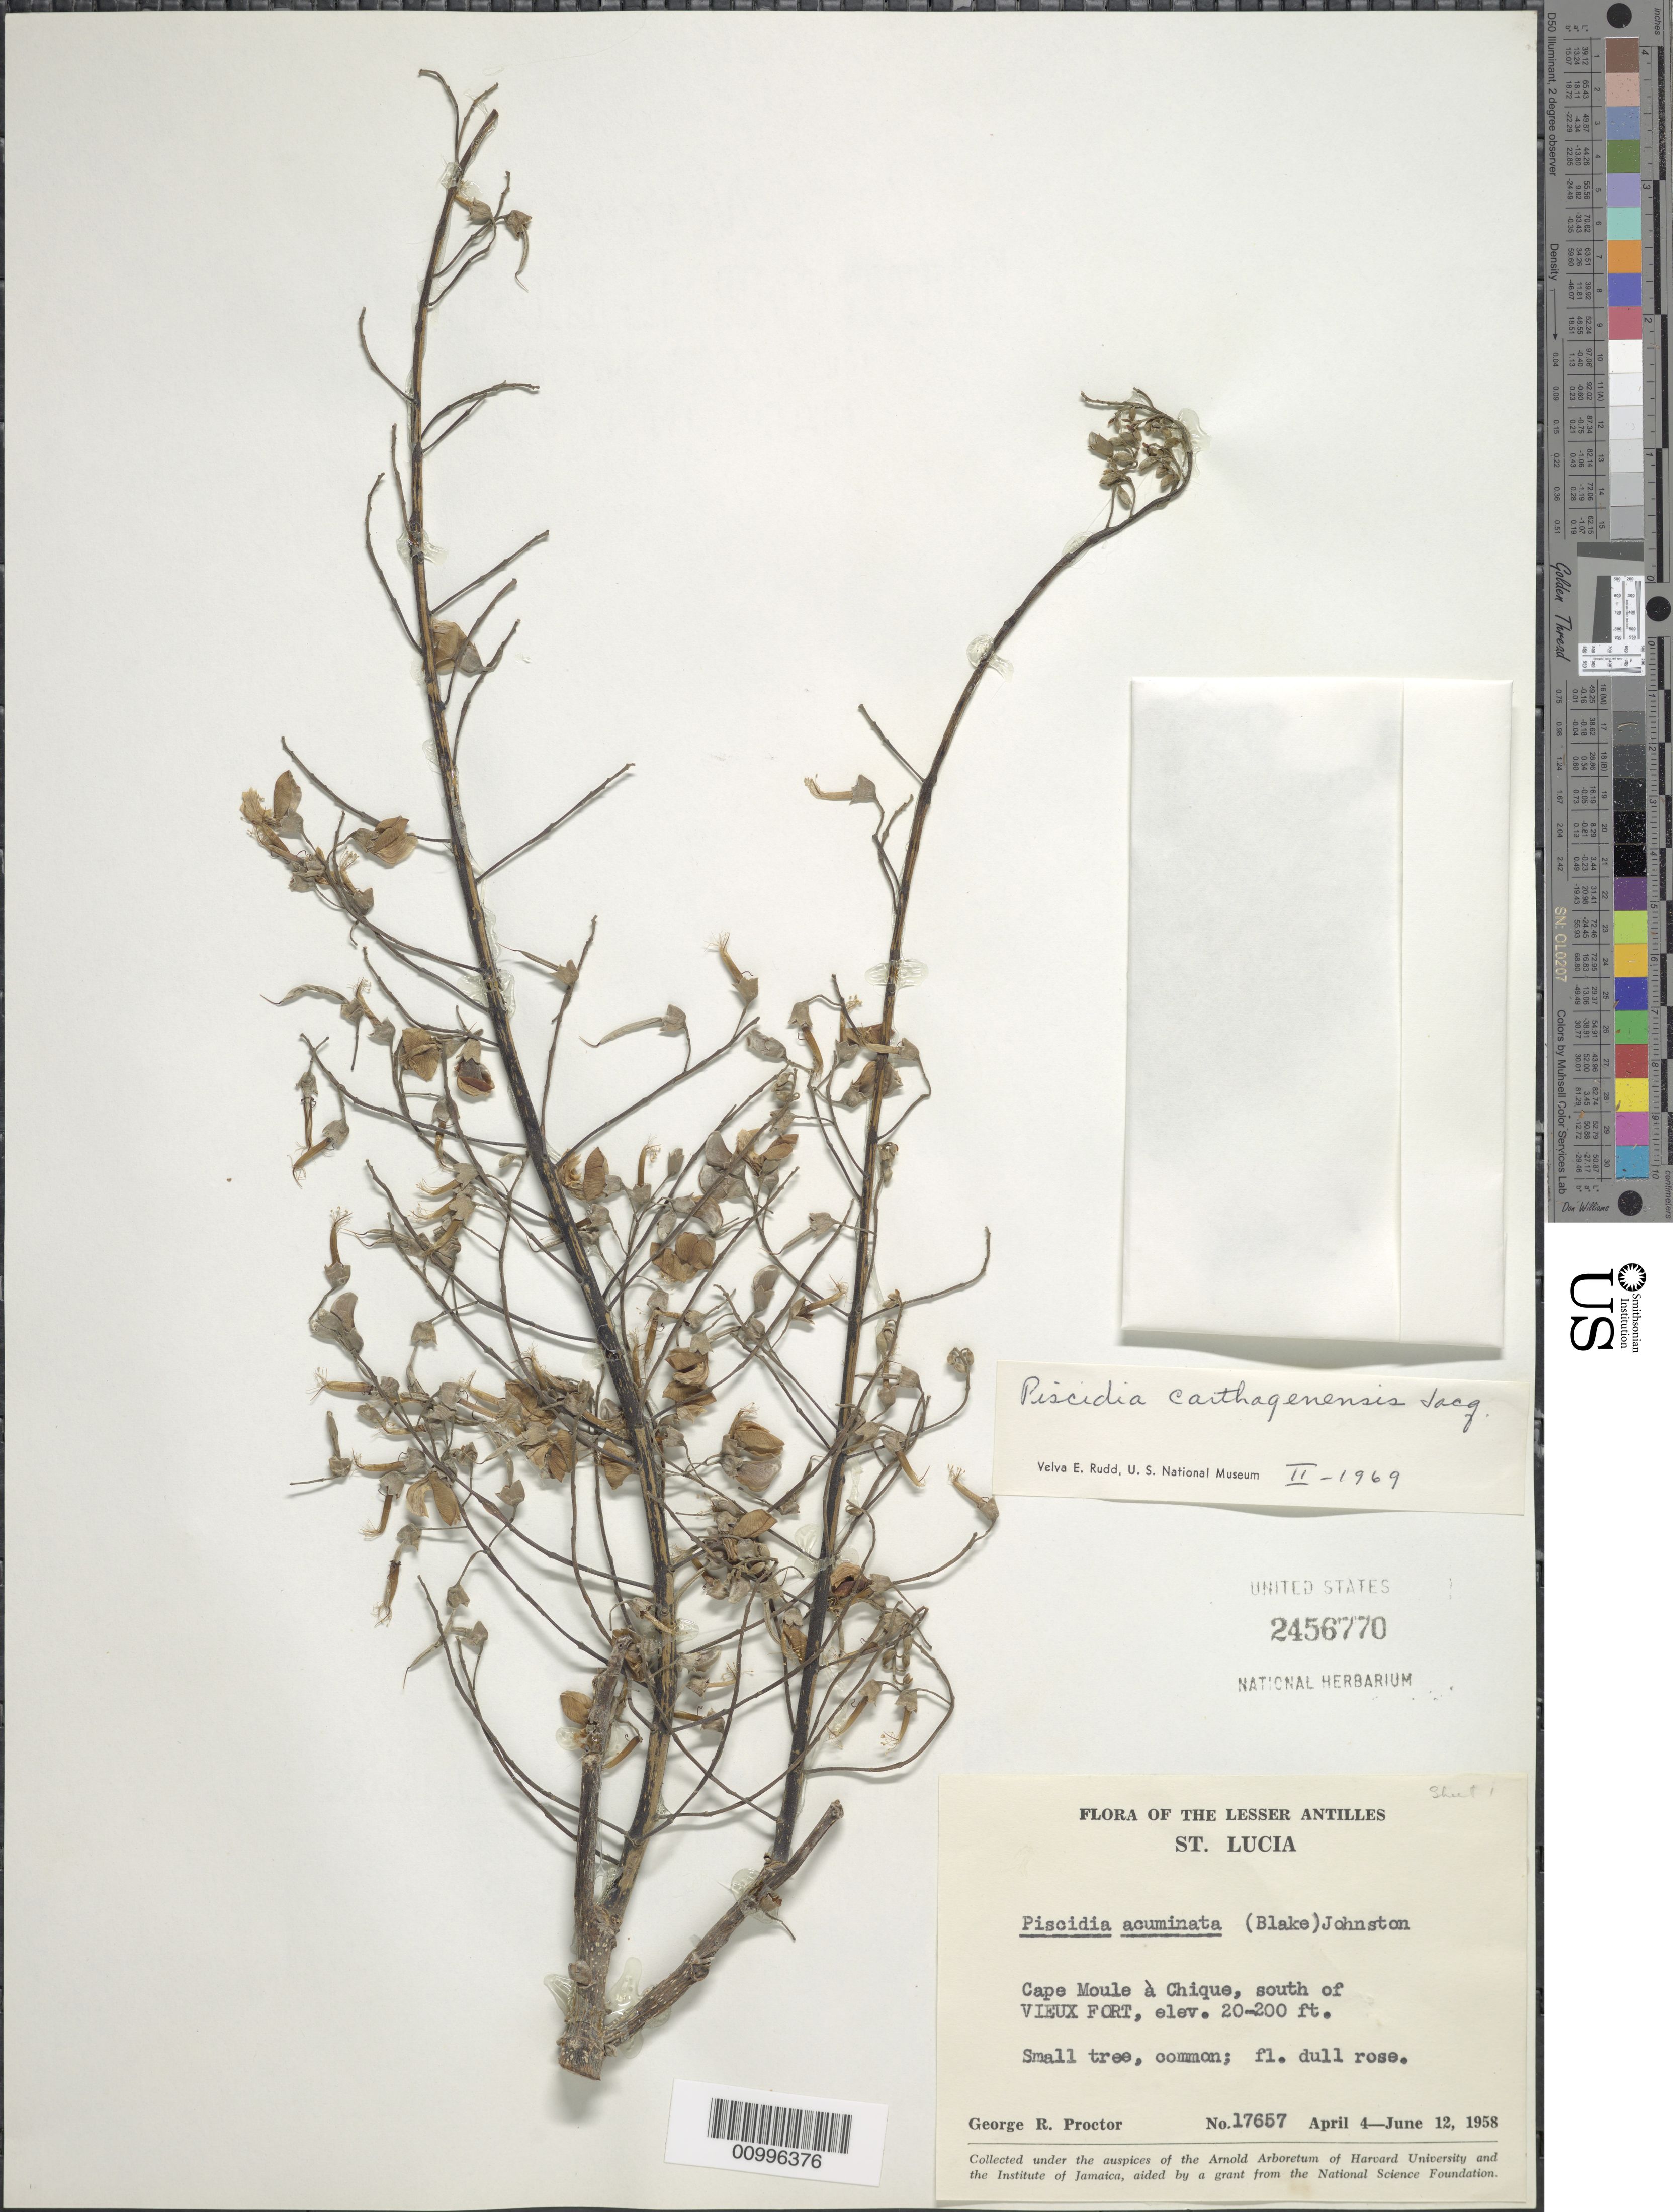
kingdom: Plantae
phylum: Tracheophyta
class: Magnoliopsida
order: Fabales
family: Fabaceae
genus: Piscidia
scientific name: Piscidia carthagenensis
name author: Jacq.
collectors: G. R. Proctor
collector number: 17657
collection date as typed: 04 Apr 1958 to 12 Jun 1958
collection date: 1958-04-04/1958-06-12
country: St. Lucia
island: St. Lucia I.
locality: Cape Moule a Chique, S of Vieux Fort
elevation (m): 6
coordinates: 0 N, 0 E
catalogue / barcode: US 2456770